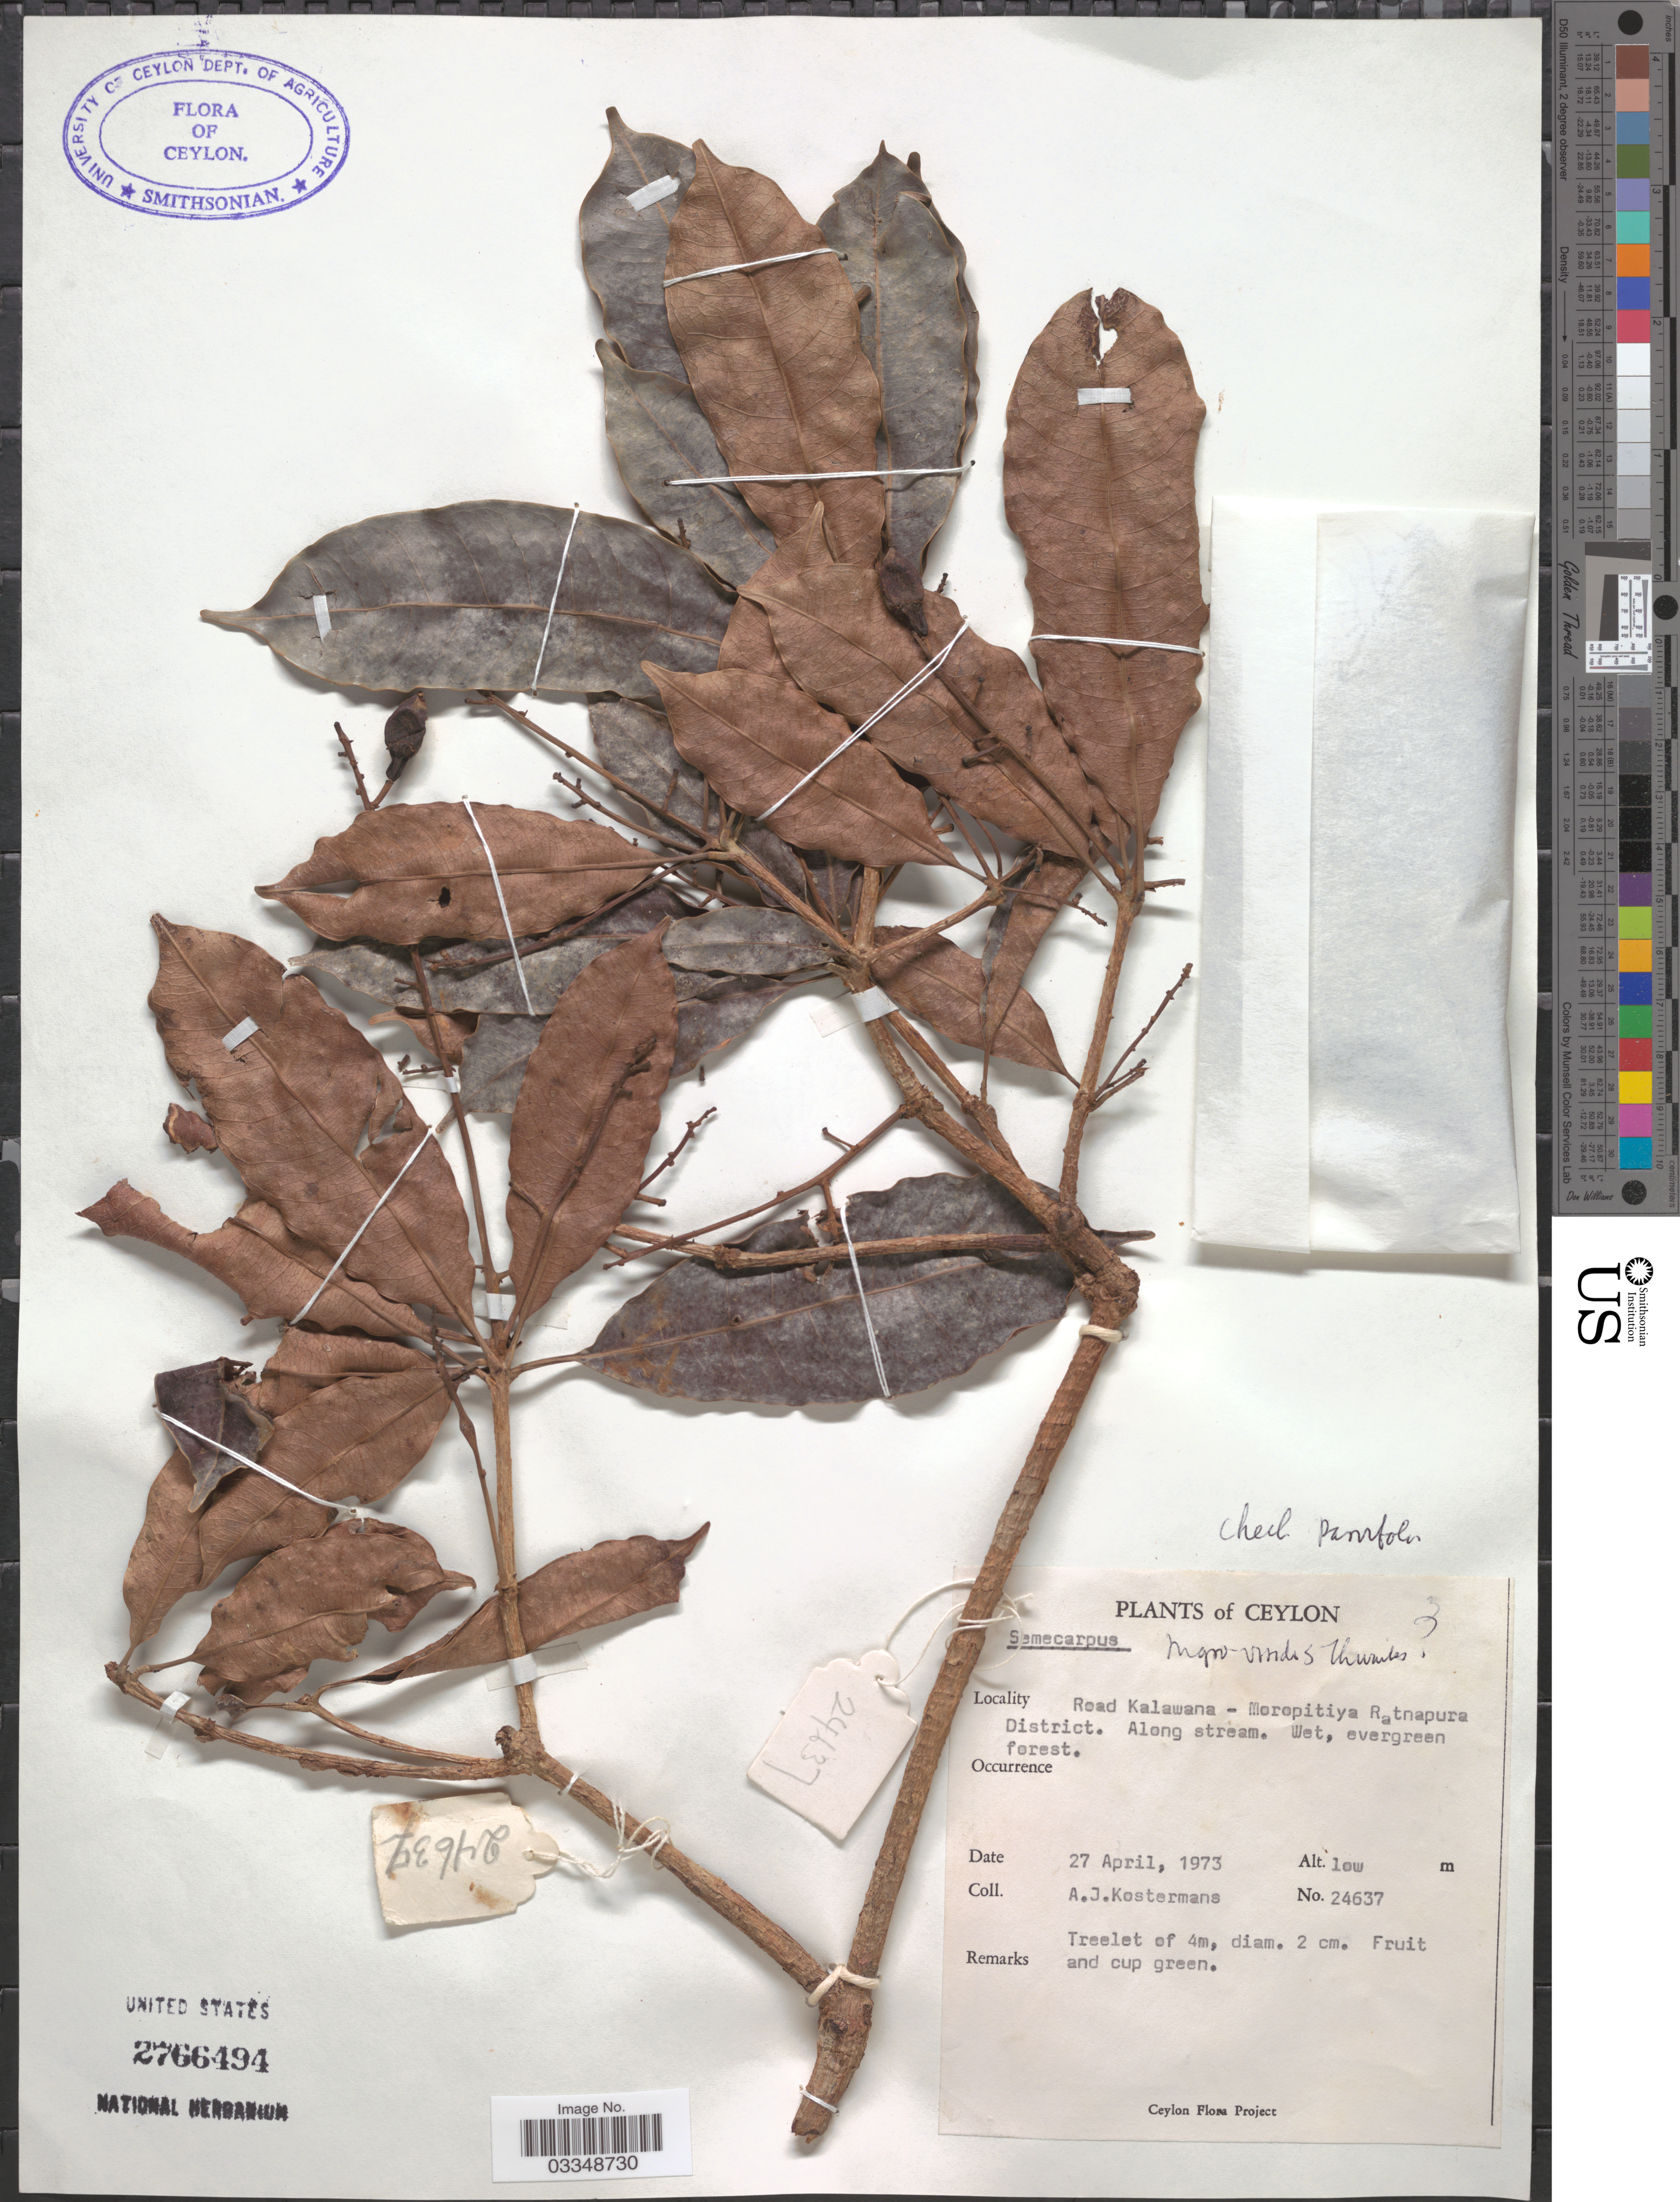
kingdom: Plantae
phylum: Tracheophyta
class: Magnoliopsida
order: Sapindales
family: Anacardiaceae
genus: Semecarpus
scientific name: Semecarpus nigroviridis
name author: Thwaites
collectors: A. J. G. Kostermans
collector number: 24637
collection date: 1973-04-27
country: Sri Lanka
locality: Ceylon. Road Kalawana - Moropitiya Ratnapura District.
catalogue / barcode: US 2766494